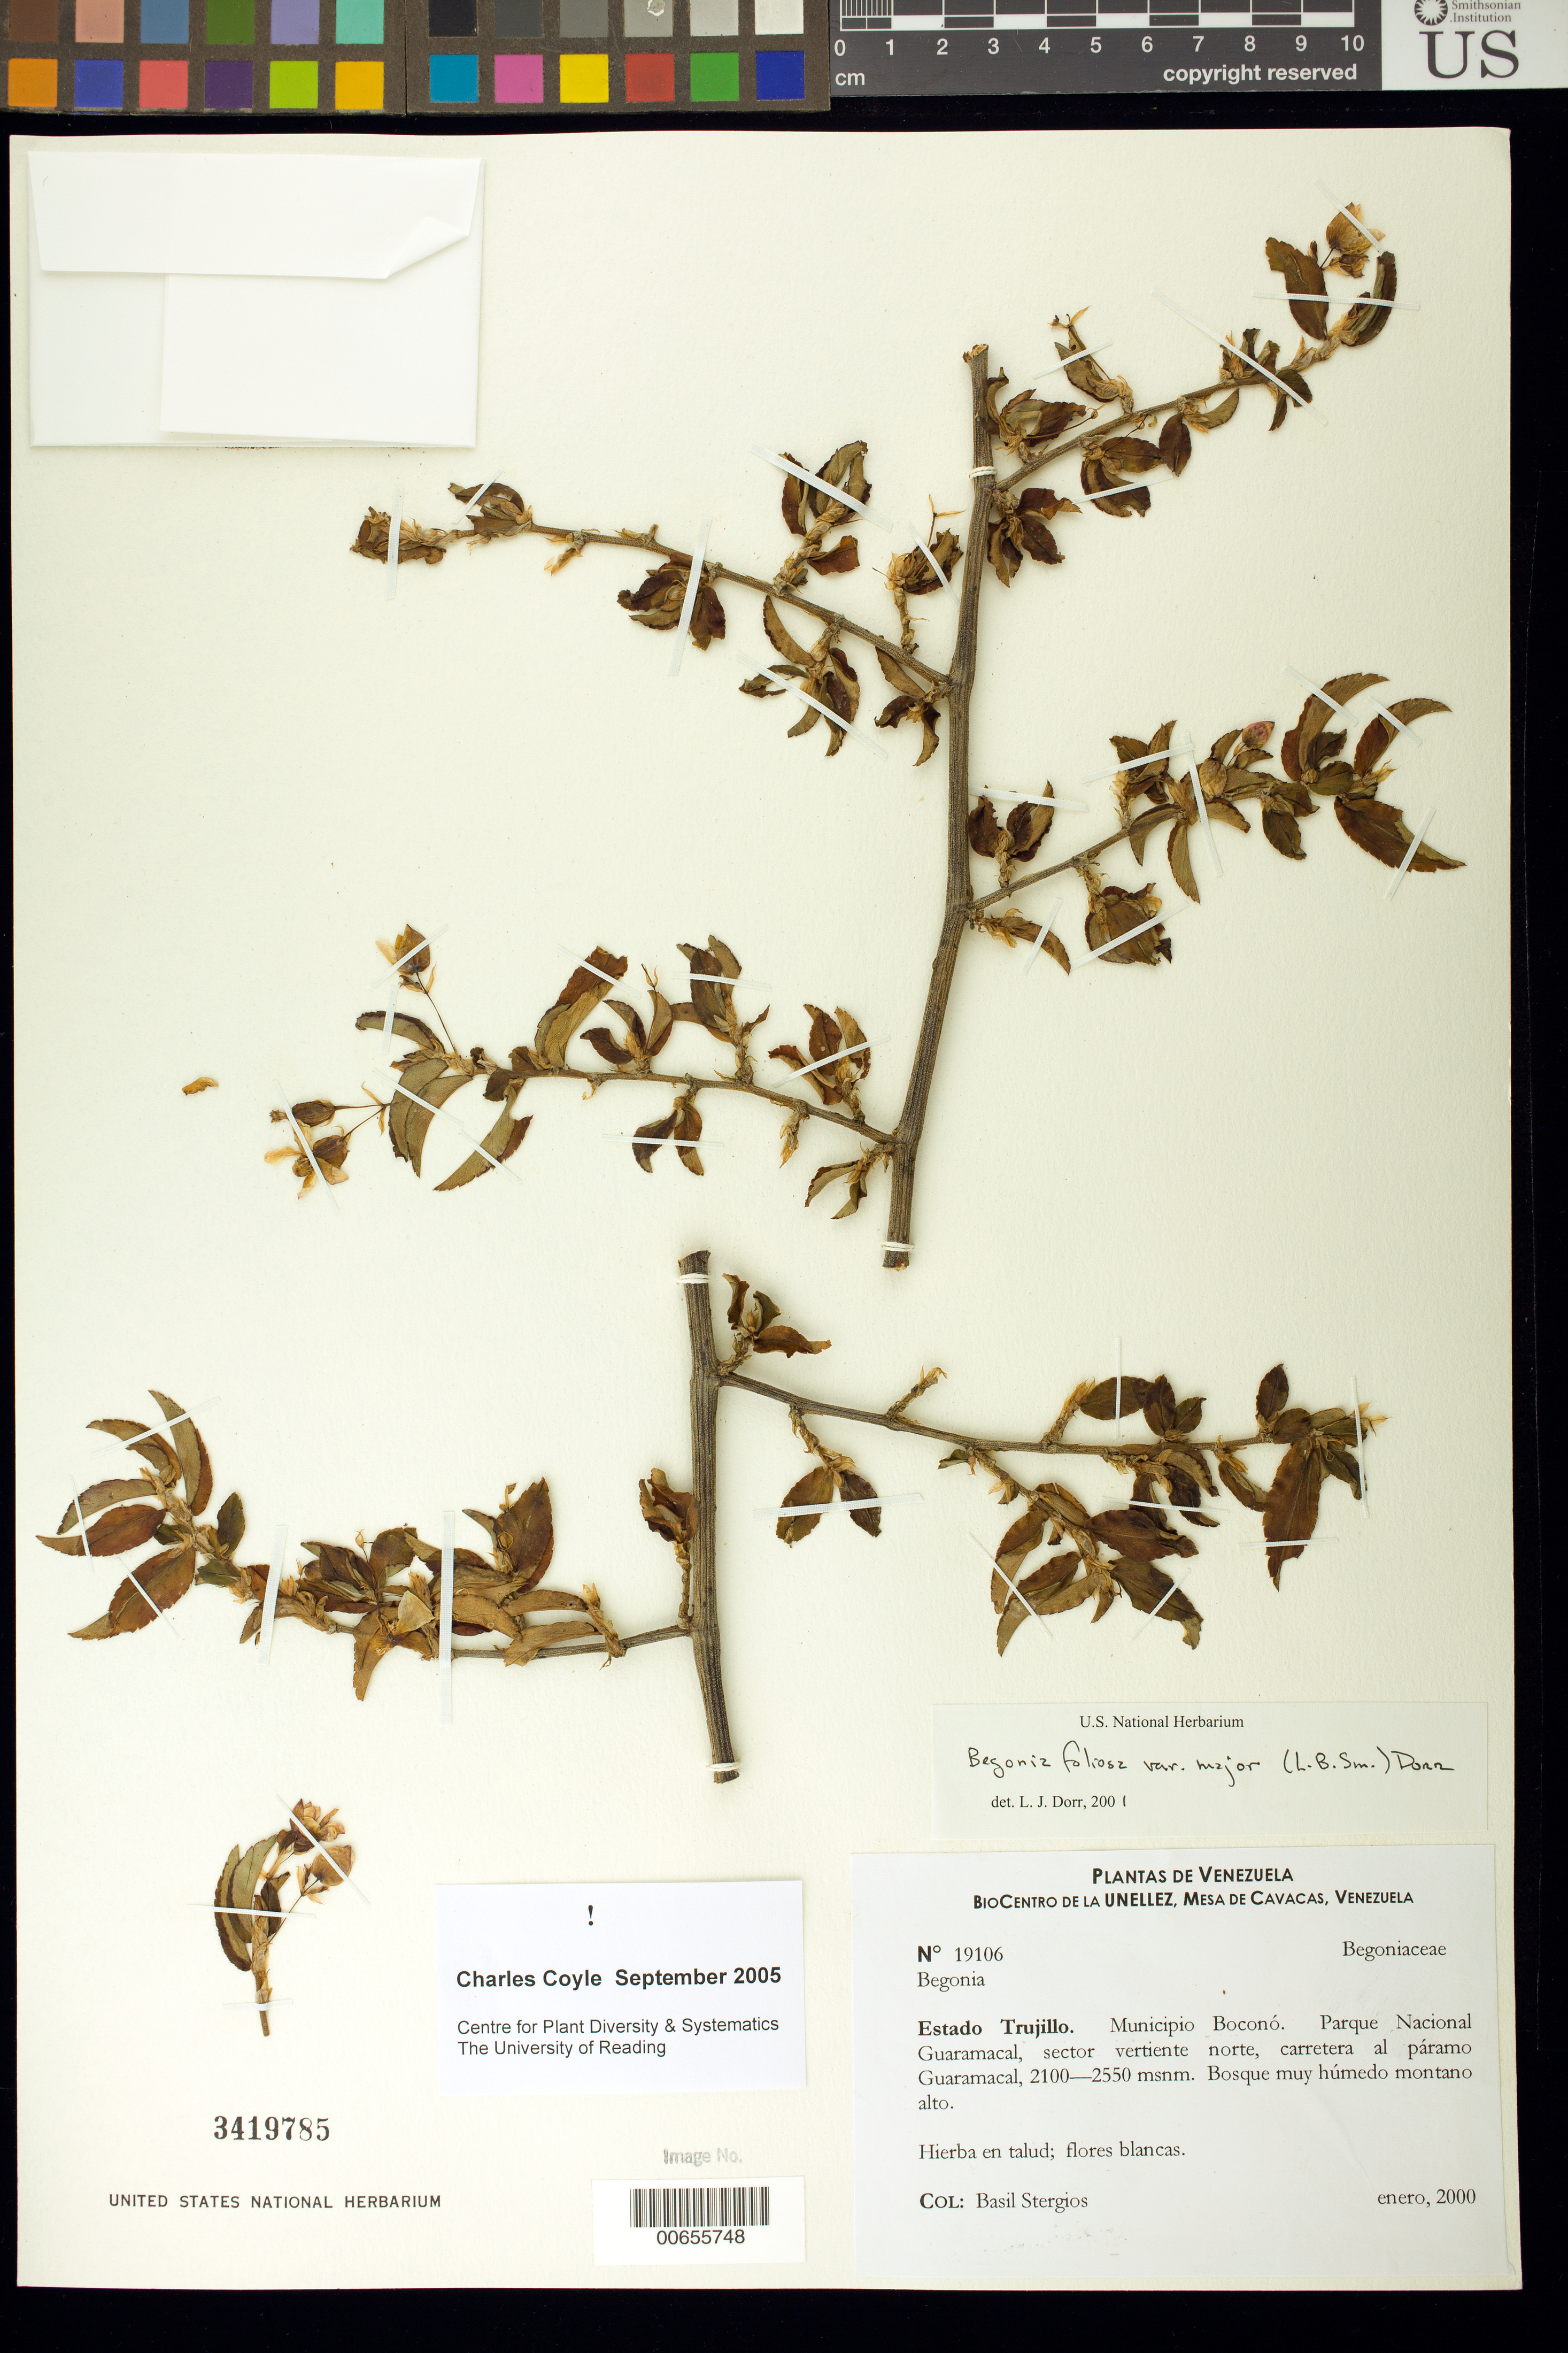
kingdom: Plantae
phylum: Tracheophyta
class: Magnoliopsida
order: Cucurbitales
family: Begoniaceae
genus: Begonia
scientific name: Begonia foliosa var. major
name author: (L.B. Sm.) Dorr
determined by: Dorr, L. J., (BOT), Smithsonian Institution - National Museum of Natural History (UNITED STATES)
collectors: B. G. Stergios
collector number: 19106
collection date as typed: Jan 2000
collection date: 2000-01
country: Venezuela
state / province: Trujillo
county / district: Boconó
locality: Parque Nacional Guaramacal, vertiente N, carretera al páramo Guaramacal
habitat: Bosque muy húmedo montano alto.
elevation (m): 2100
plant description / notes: PORT, US, VEN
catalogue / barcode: US 3419785